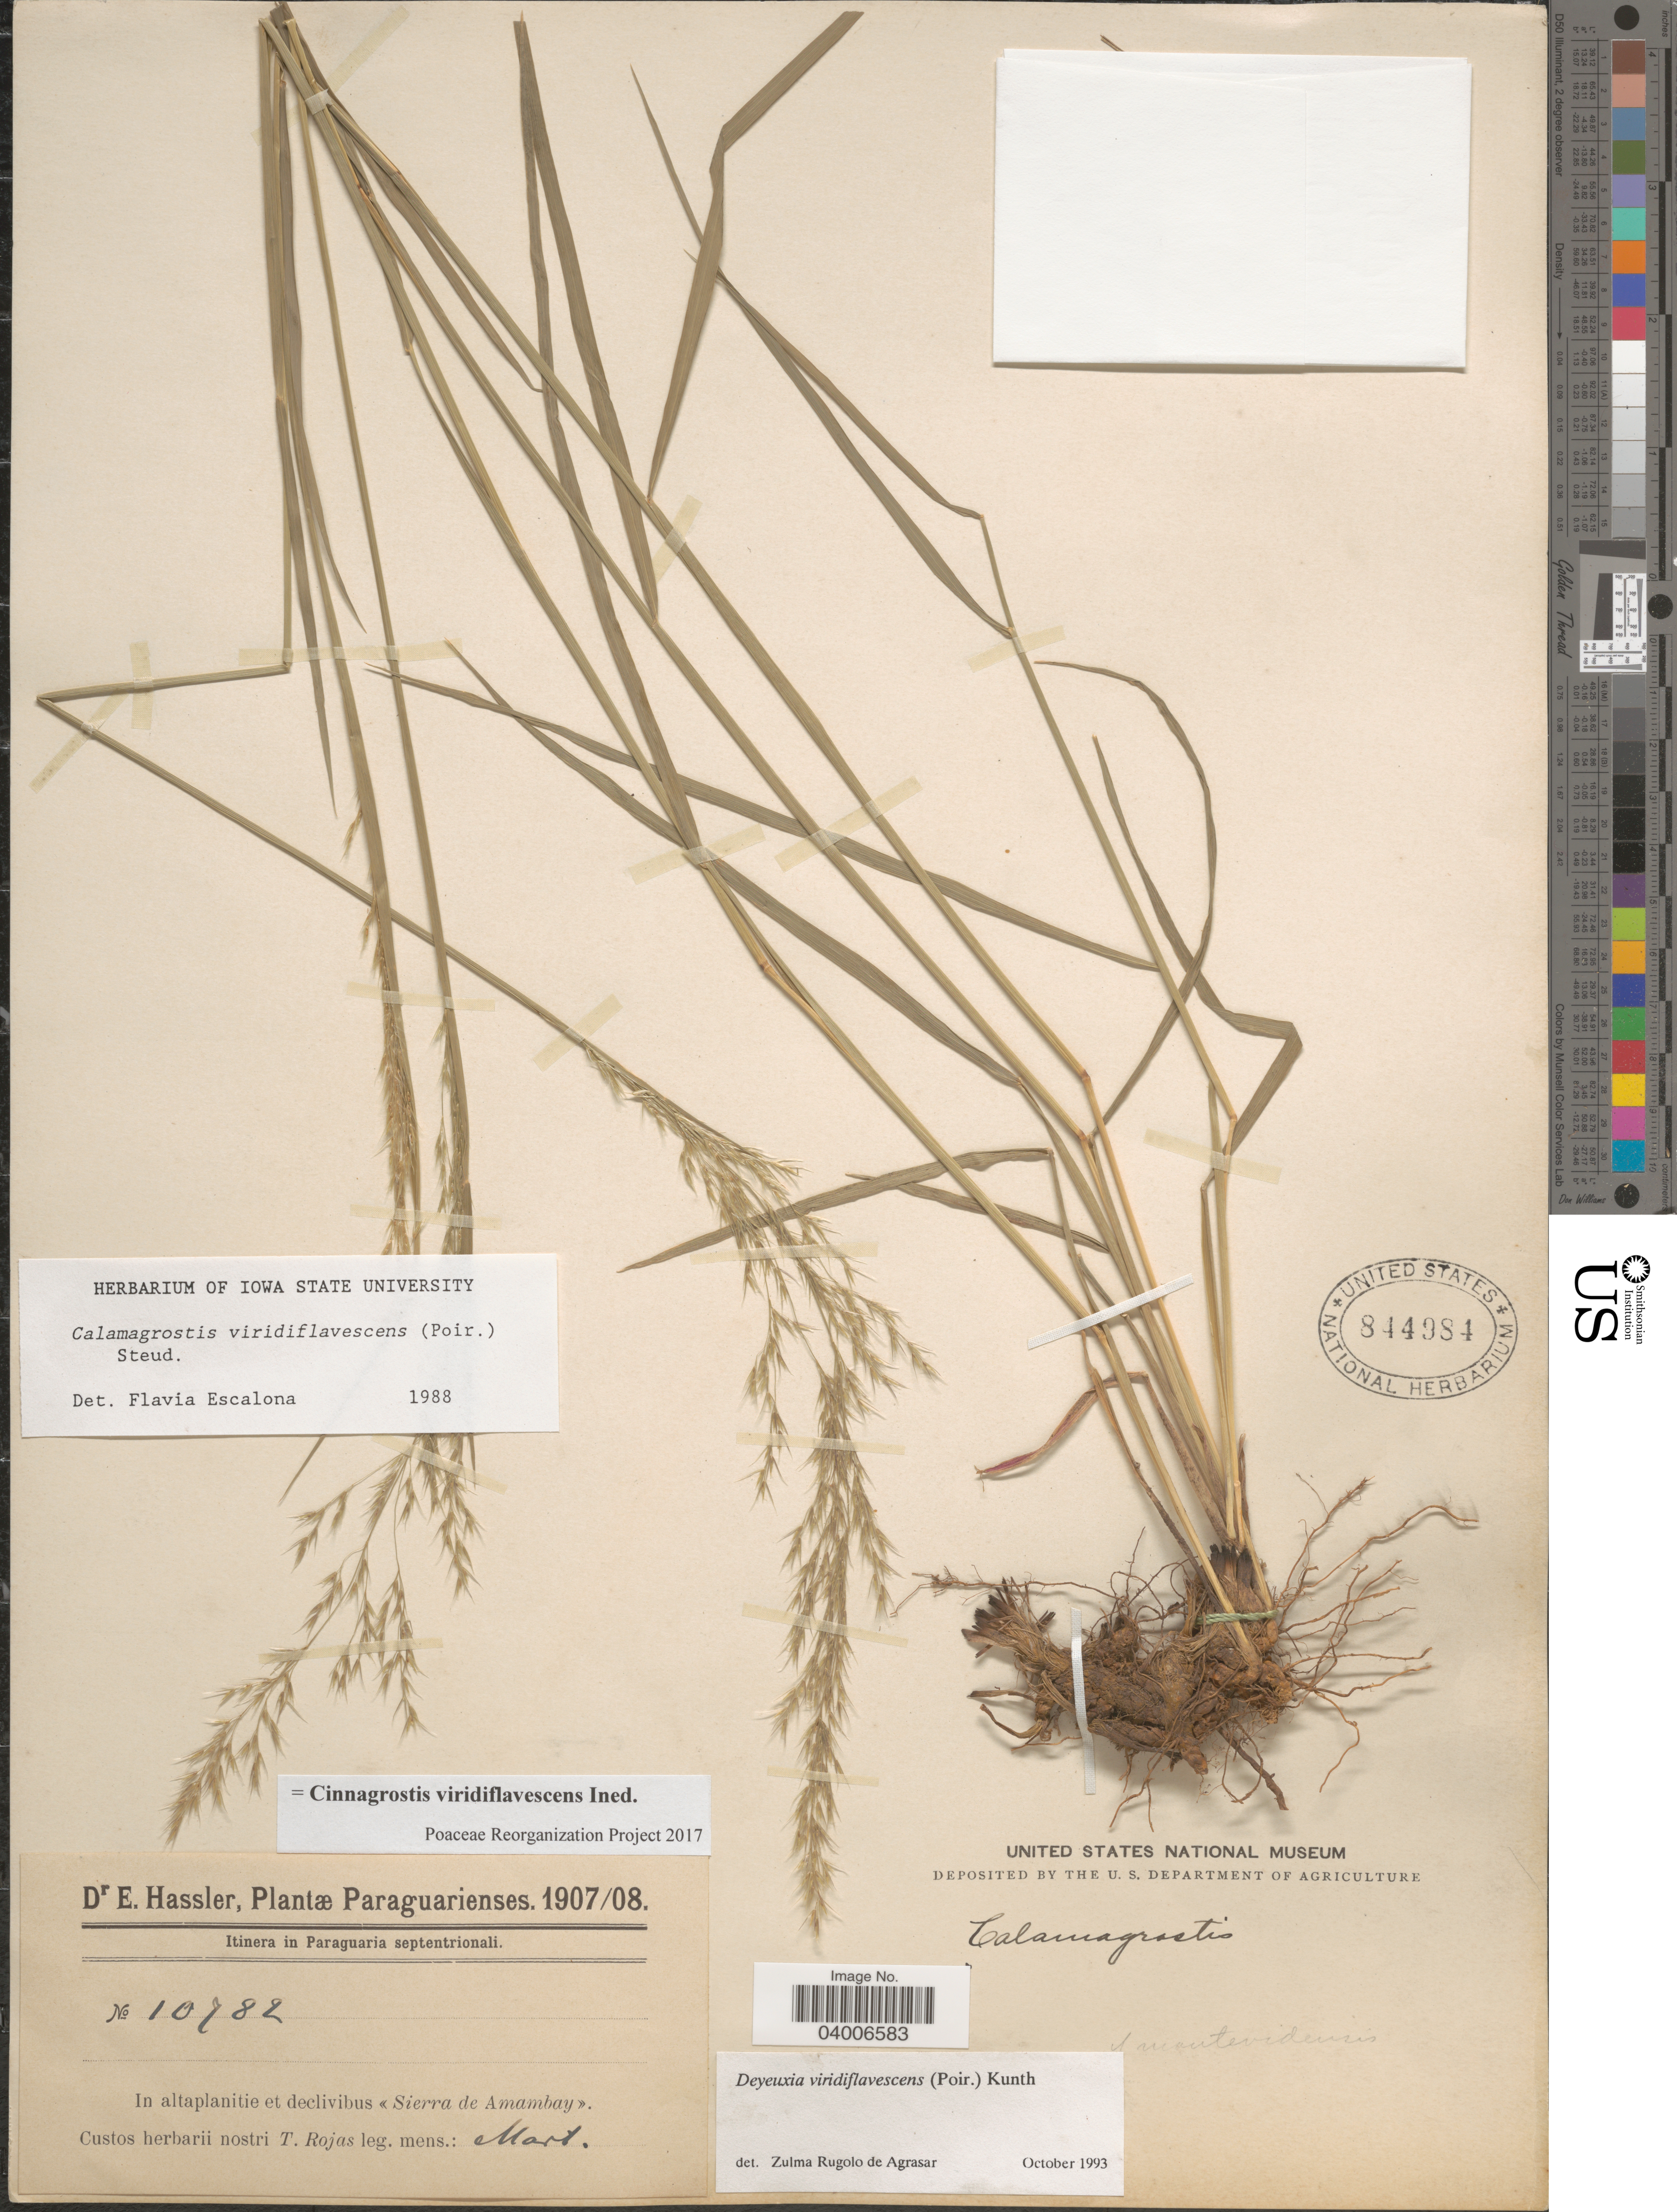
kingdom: Plantae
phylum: Tracheophyta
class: Liliopsida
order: Poales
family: Poaceae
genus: Cinnagrostis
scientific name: Cinnagrostis viridiflavescens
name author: (Poir.) P.M. Peterson et al.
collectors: T. Rojas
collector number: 10782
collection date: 1907-03/1908-03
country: Paraguay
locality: Itinera in Paraguaria septentrionalis. In altaplanitie et declivibus «Sierra de Amambay».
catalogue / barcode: US 844984